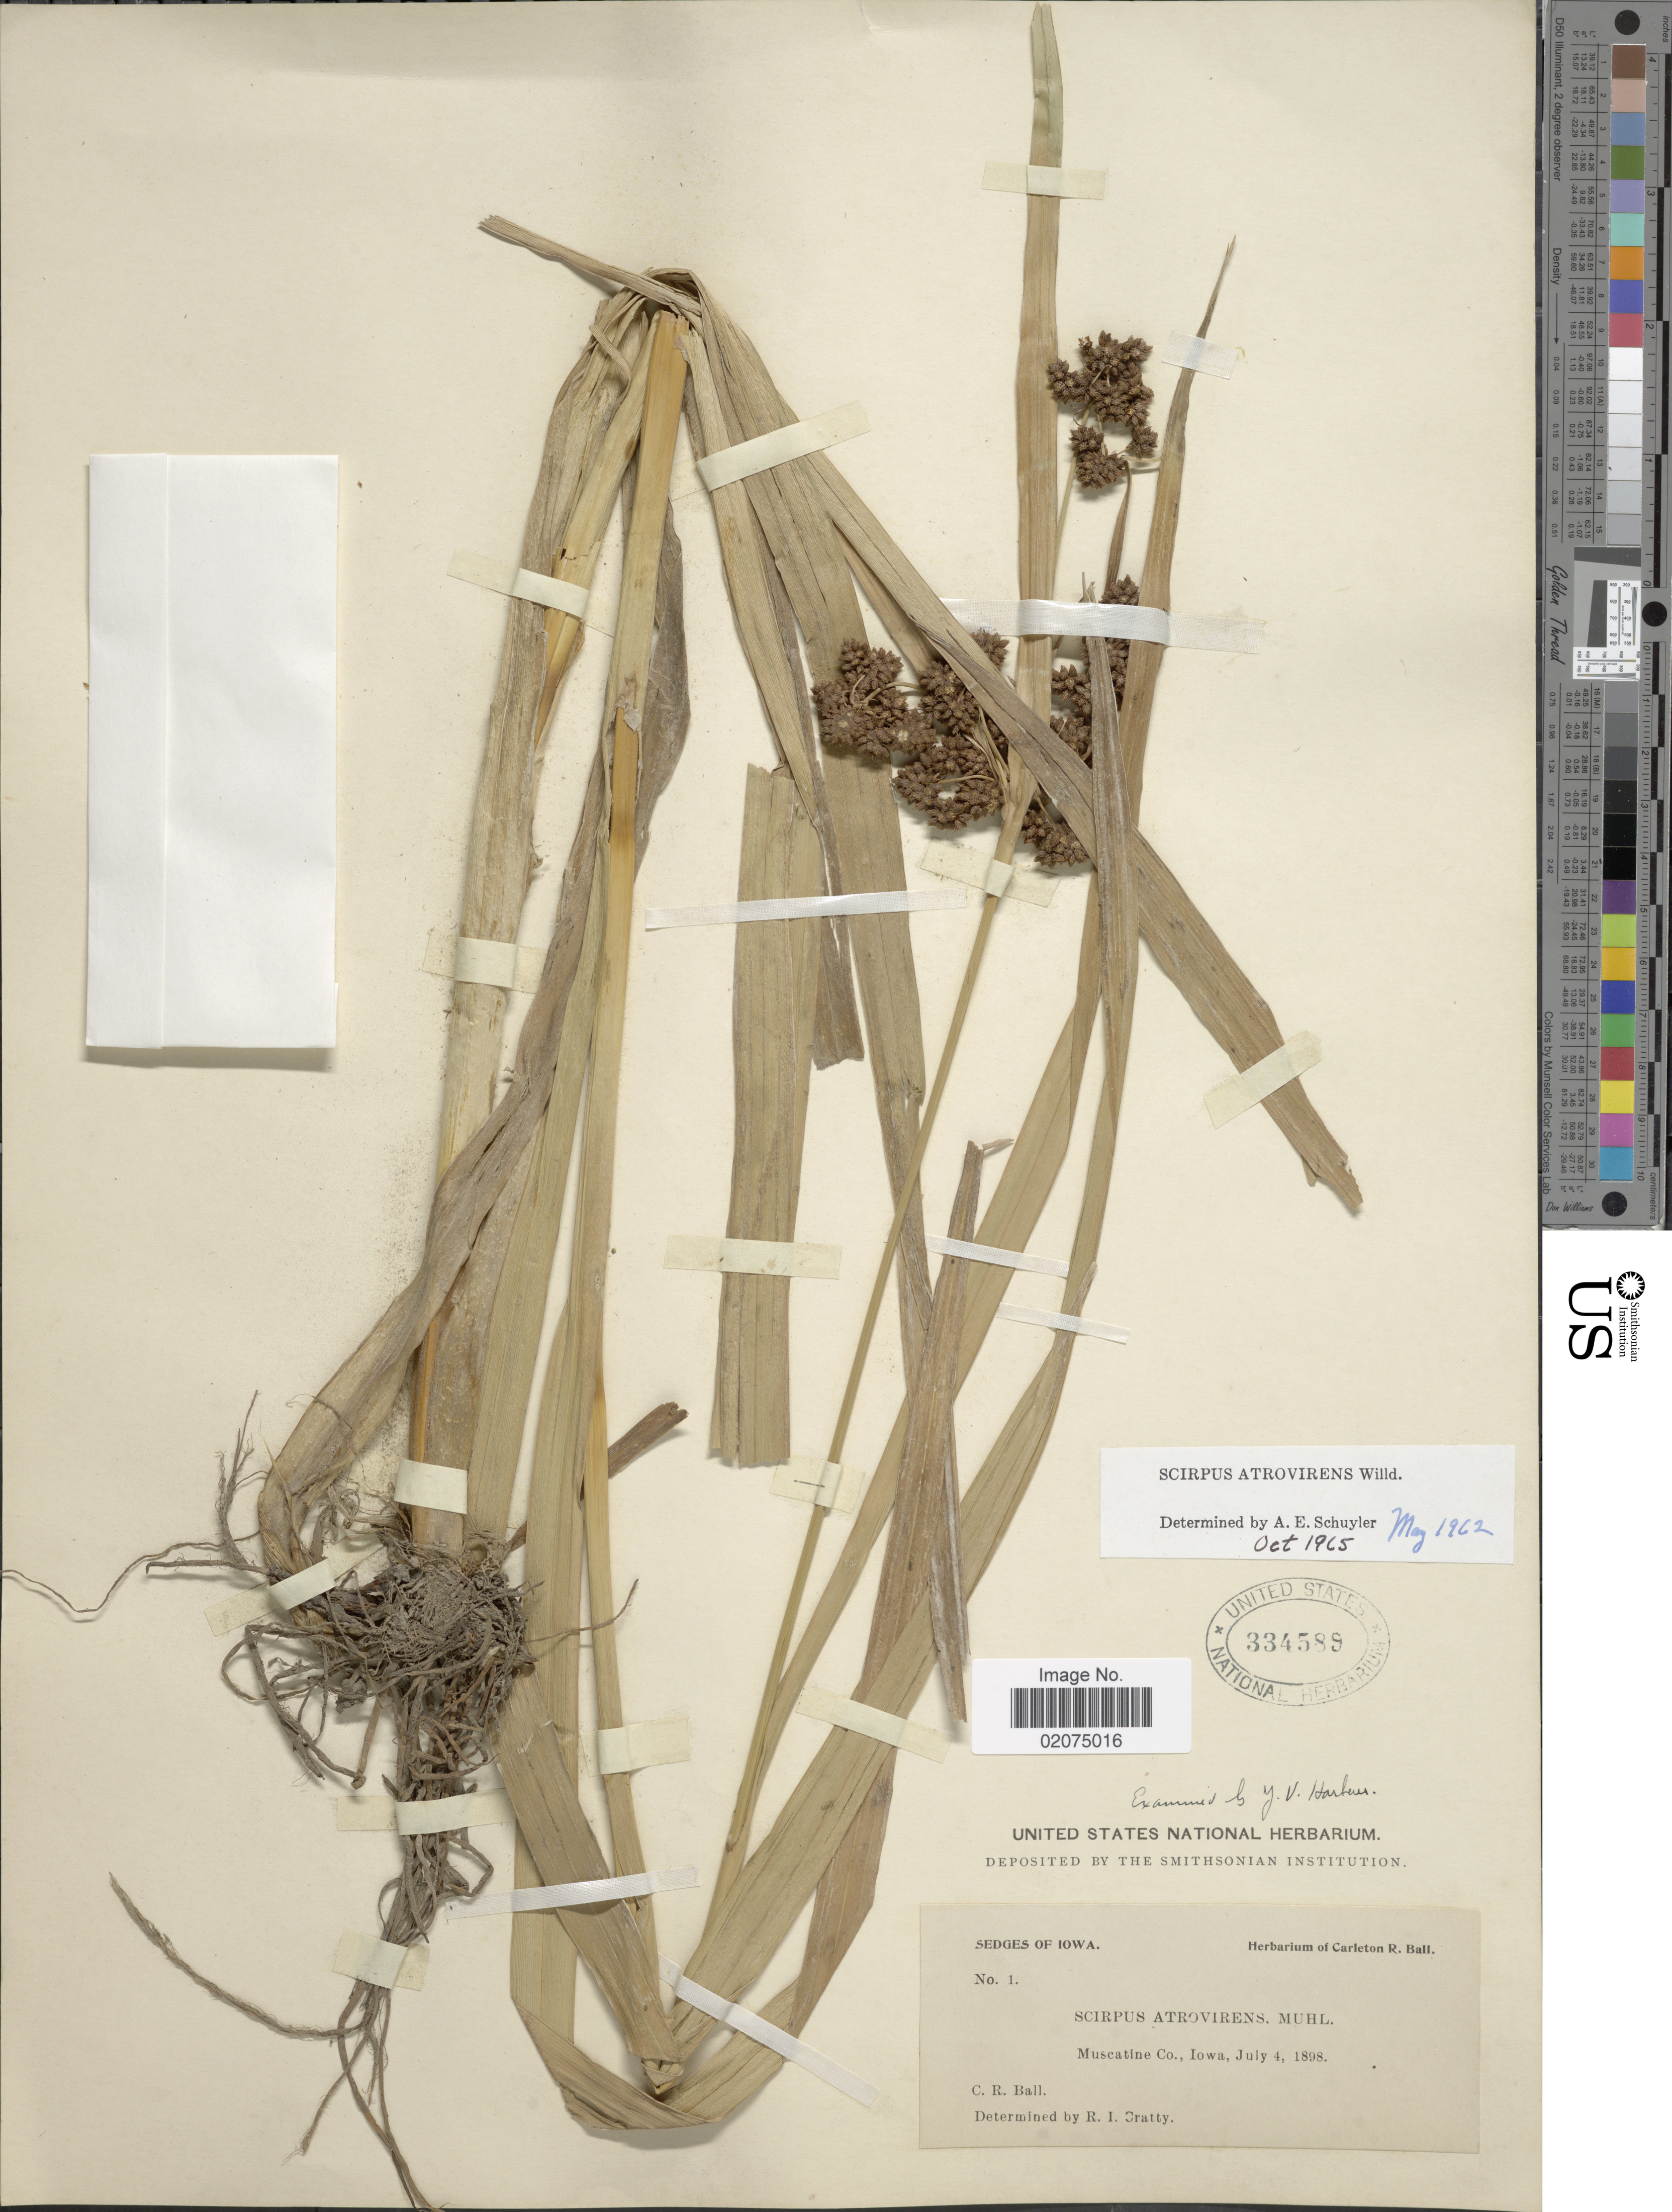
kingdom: Plantae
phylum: Tracheophyta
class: Liliopsida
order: Poales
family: Cyperaceae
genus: Scirpus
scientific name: Scirpus atrovirens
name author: Willd.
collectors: C. R. Ball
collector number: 1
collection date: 1898-07-04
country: United States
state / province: Iowa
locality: Muscatine Co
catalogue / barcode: US 334589